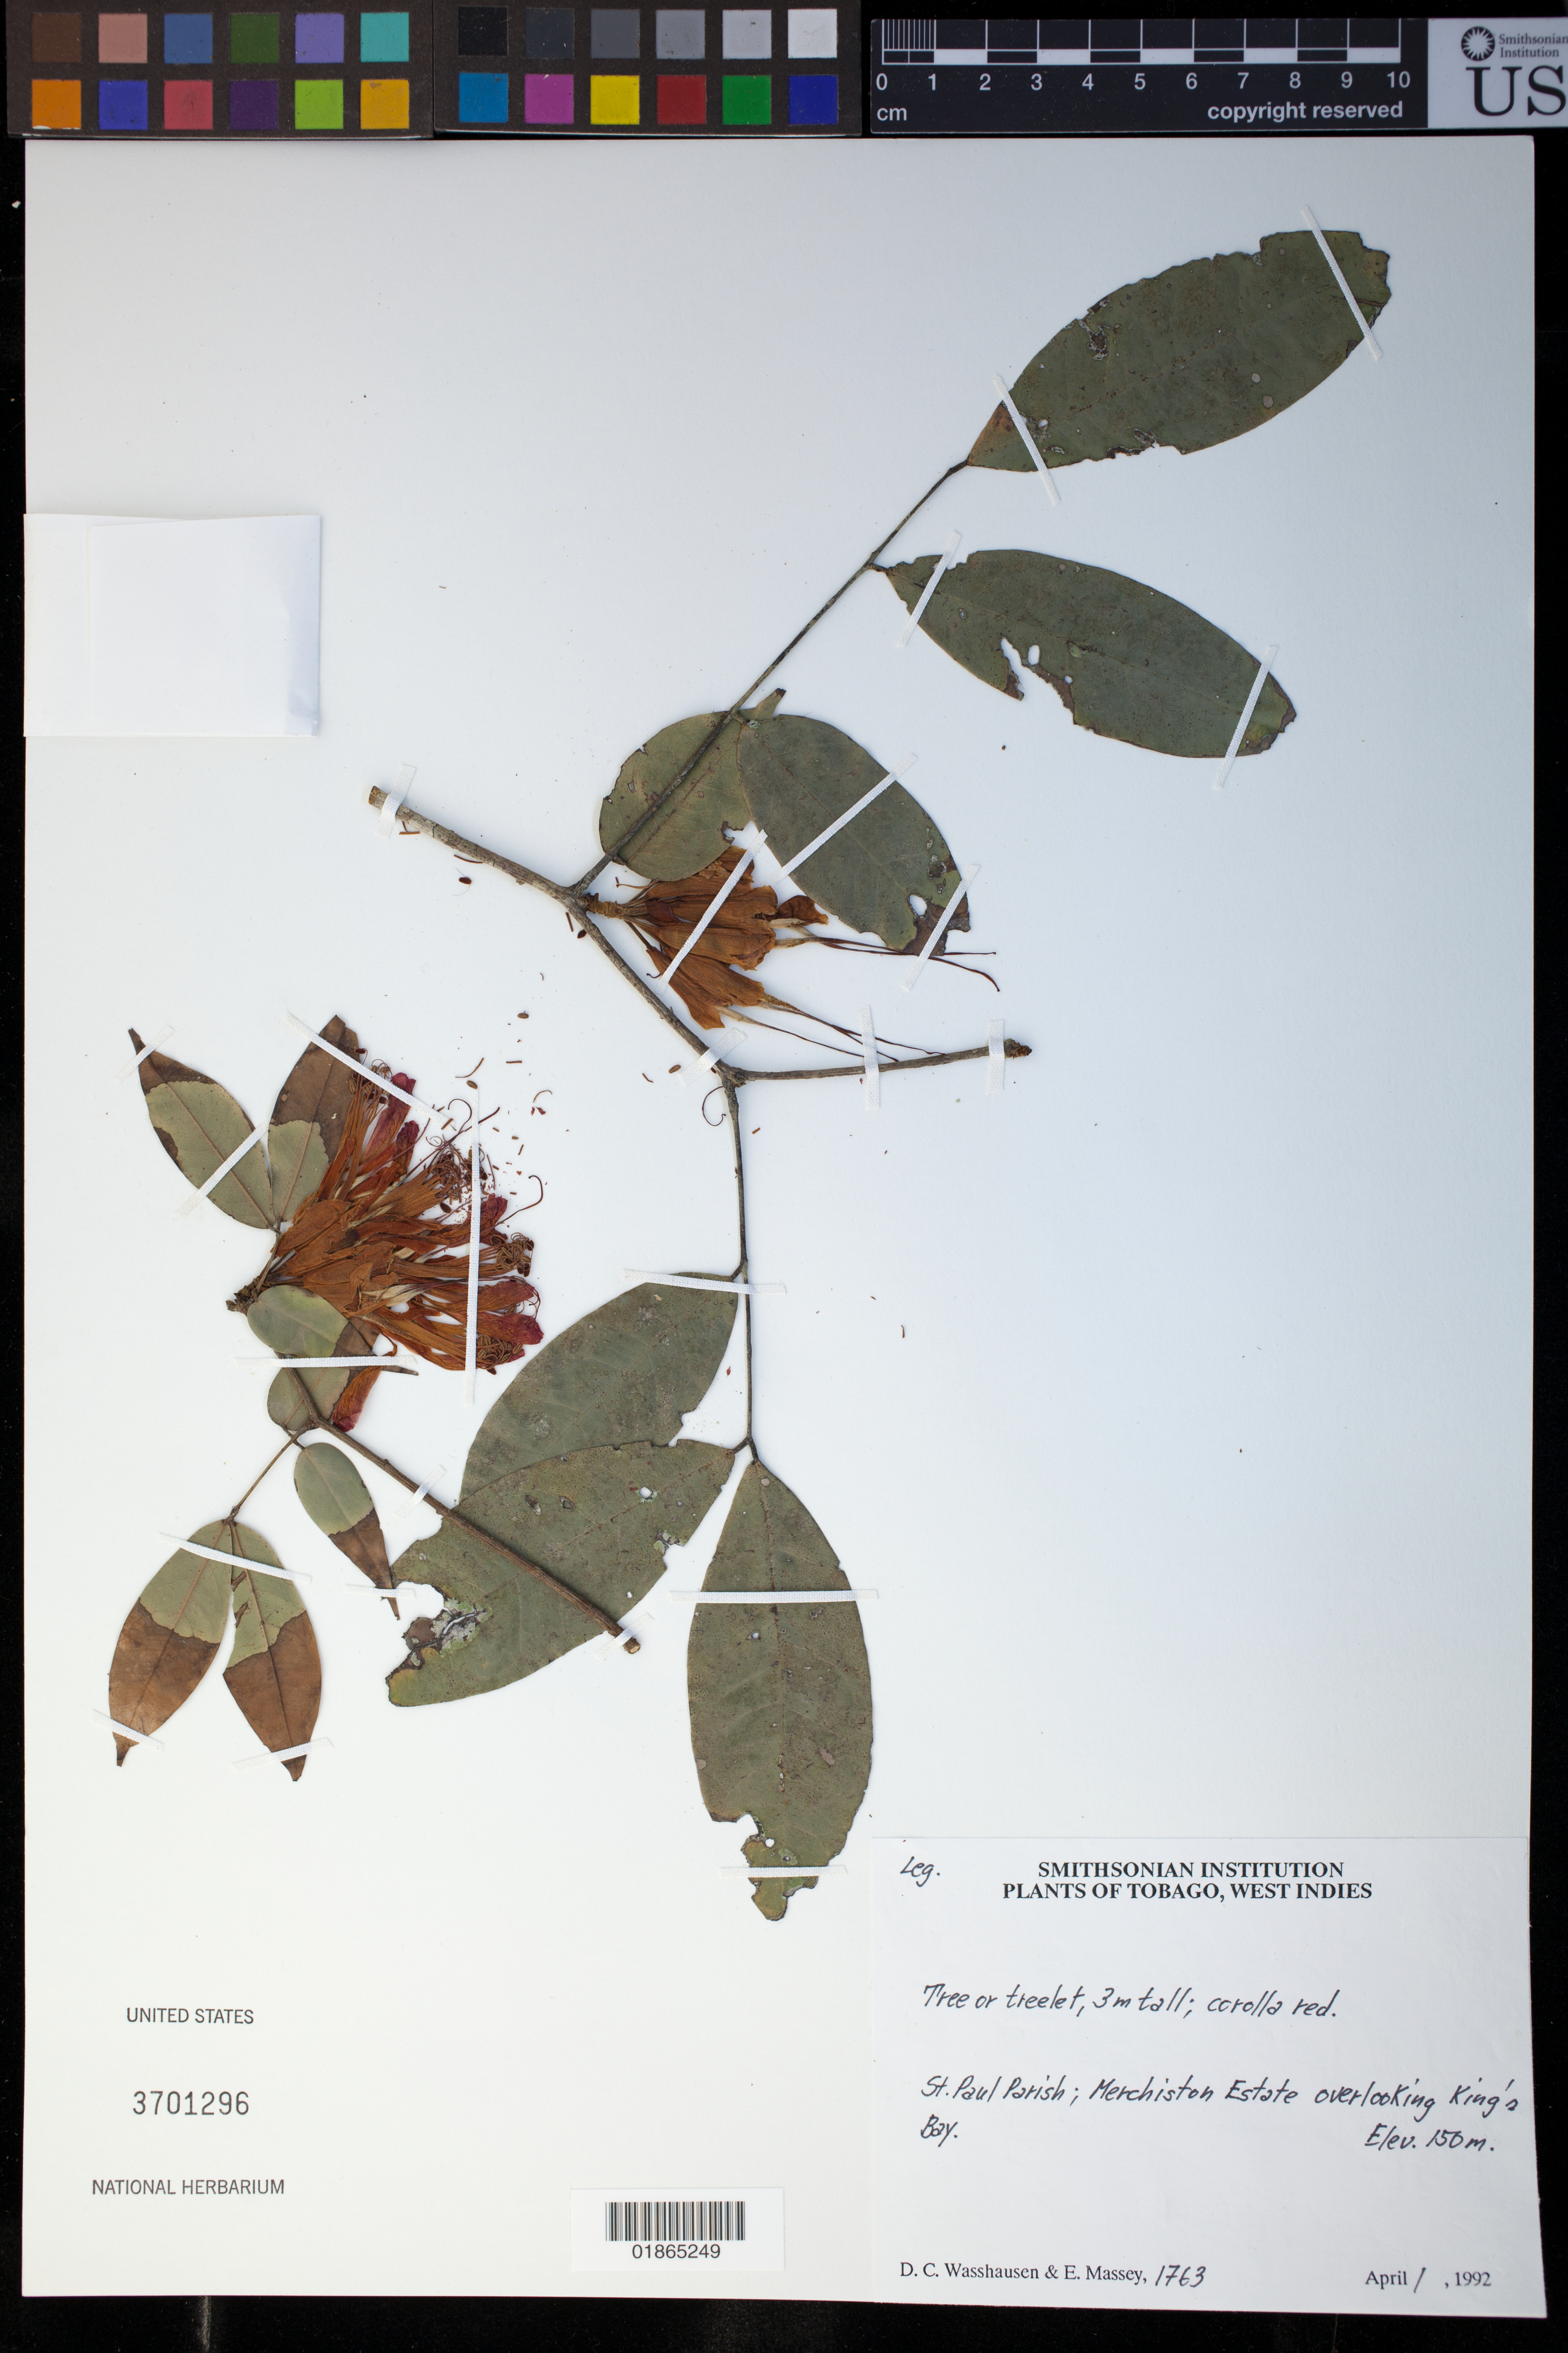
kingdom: Plantae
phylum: Tracheophyta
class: Magnoliopsida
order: Fabales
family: Fabaceae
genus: Brownea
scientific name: Brownea similis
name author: R.S. Cowan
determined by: Mansano, V. F.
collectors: D. C. Wasshausen & E. Massey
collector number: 1763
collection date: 1992-04-01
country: Trinidad and Tobago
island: Tobago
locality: St. Paul Parish, Merchiston Estate overlooking King's Bay.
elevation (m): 150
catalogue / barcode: US 3701296